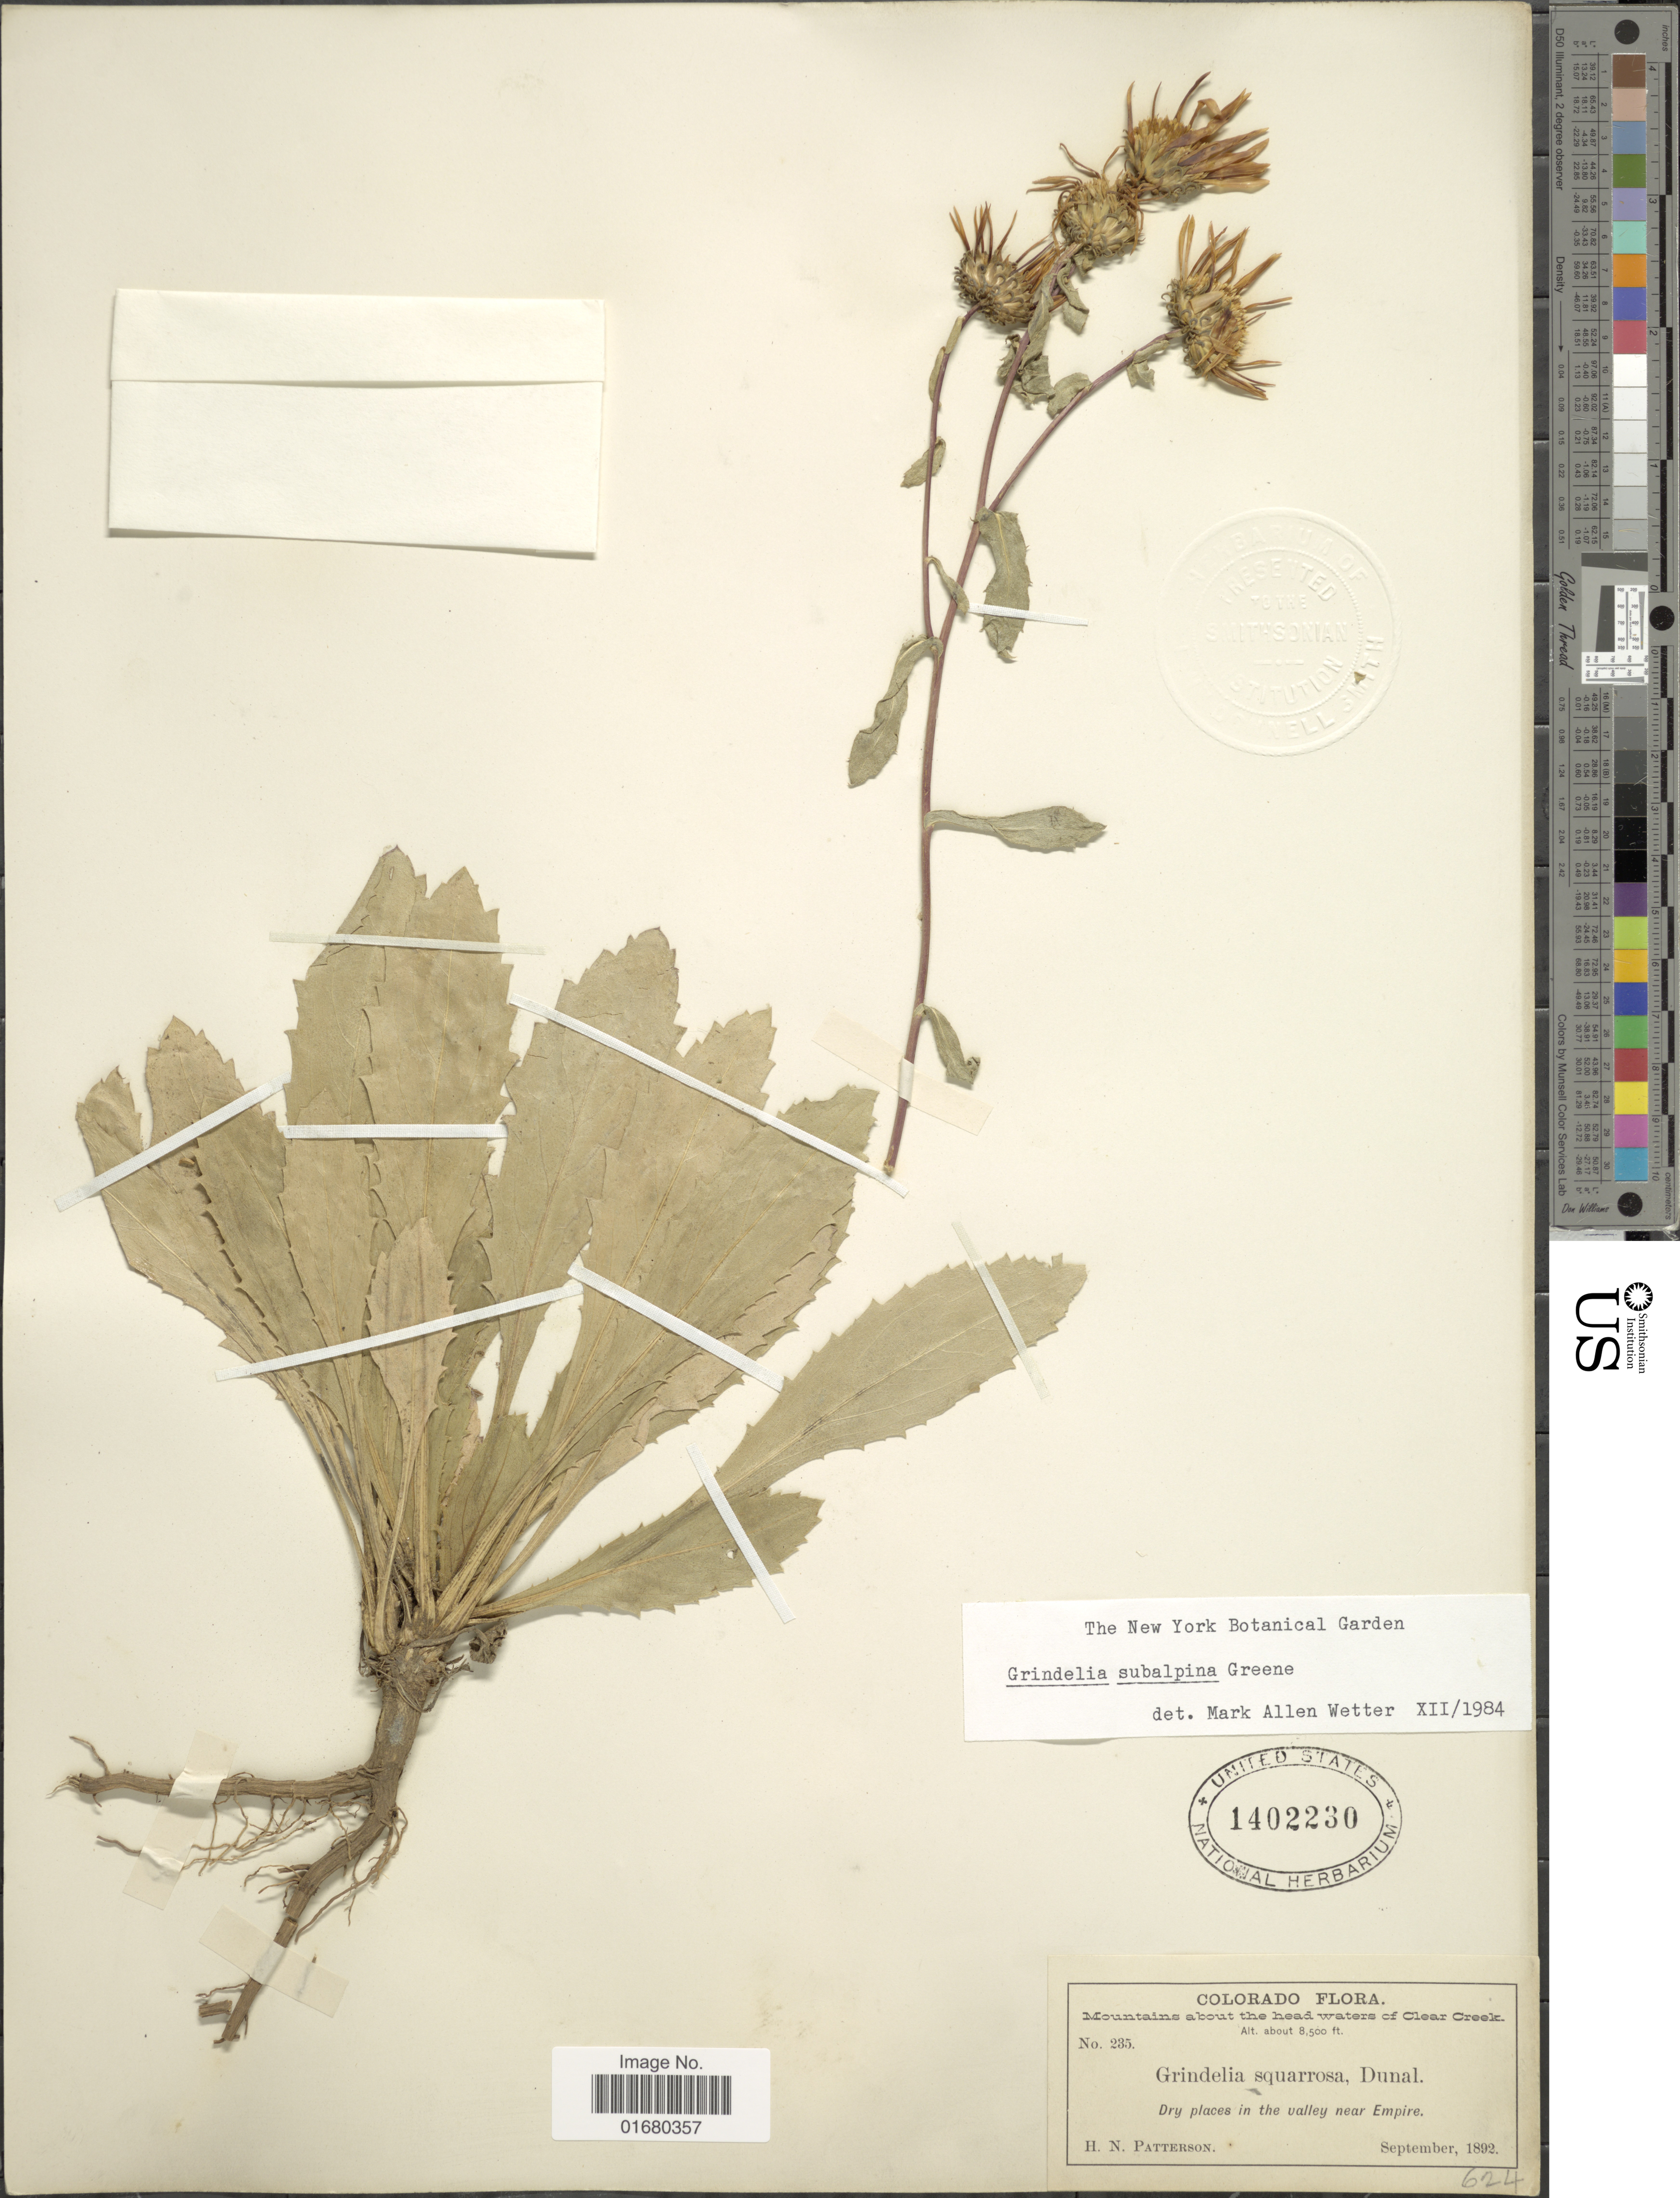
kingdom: Plantae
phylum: Tracheophyta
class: Magnoliopsida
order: Asterales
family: Asteraceae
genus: Grindelia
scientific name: Grindelia subalpina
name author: S.W. Greene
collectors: H. N. Patterson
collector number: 235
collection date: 1892-09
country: United States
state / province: Colorado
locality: Mountains about the head waters of Clear Creek, Dry places in the valley near Empire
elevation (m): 2591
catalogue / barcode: US 1402230